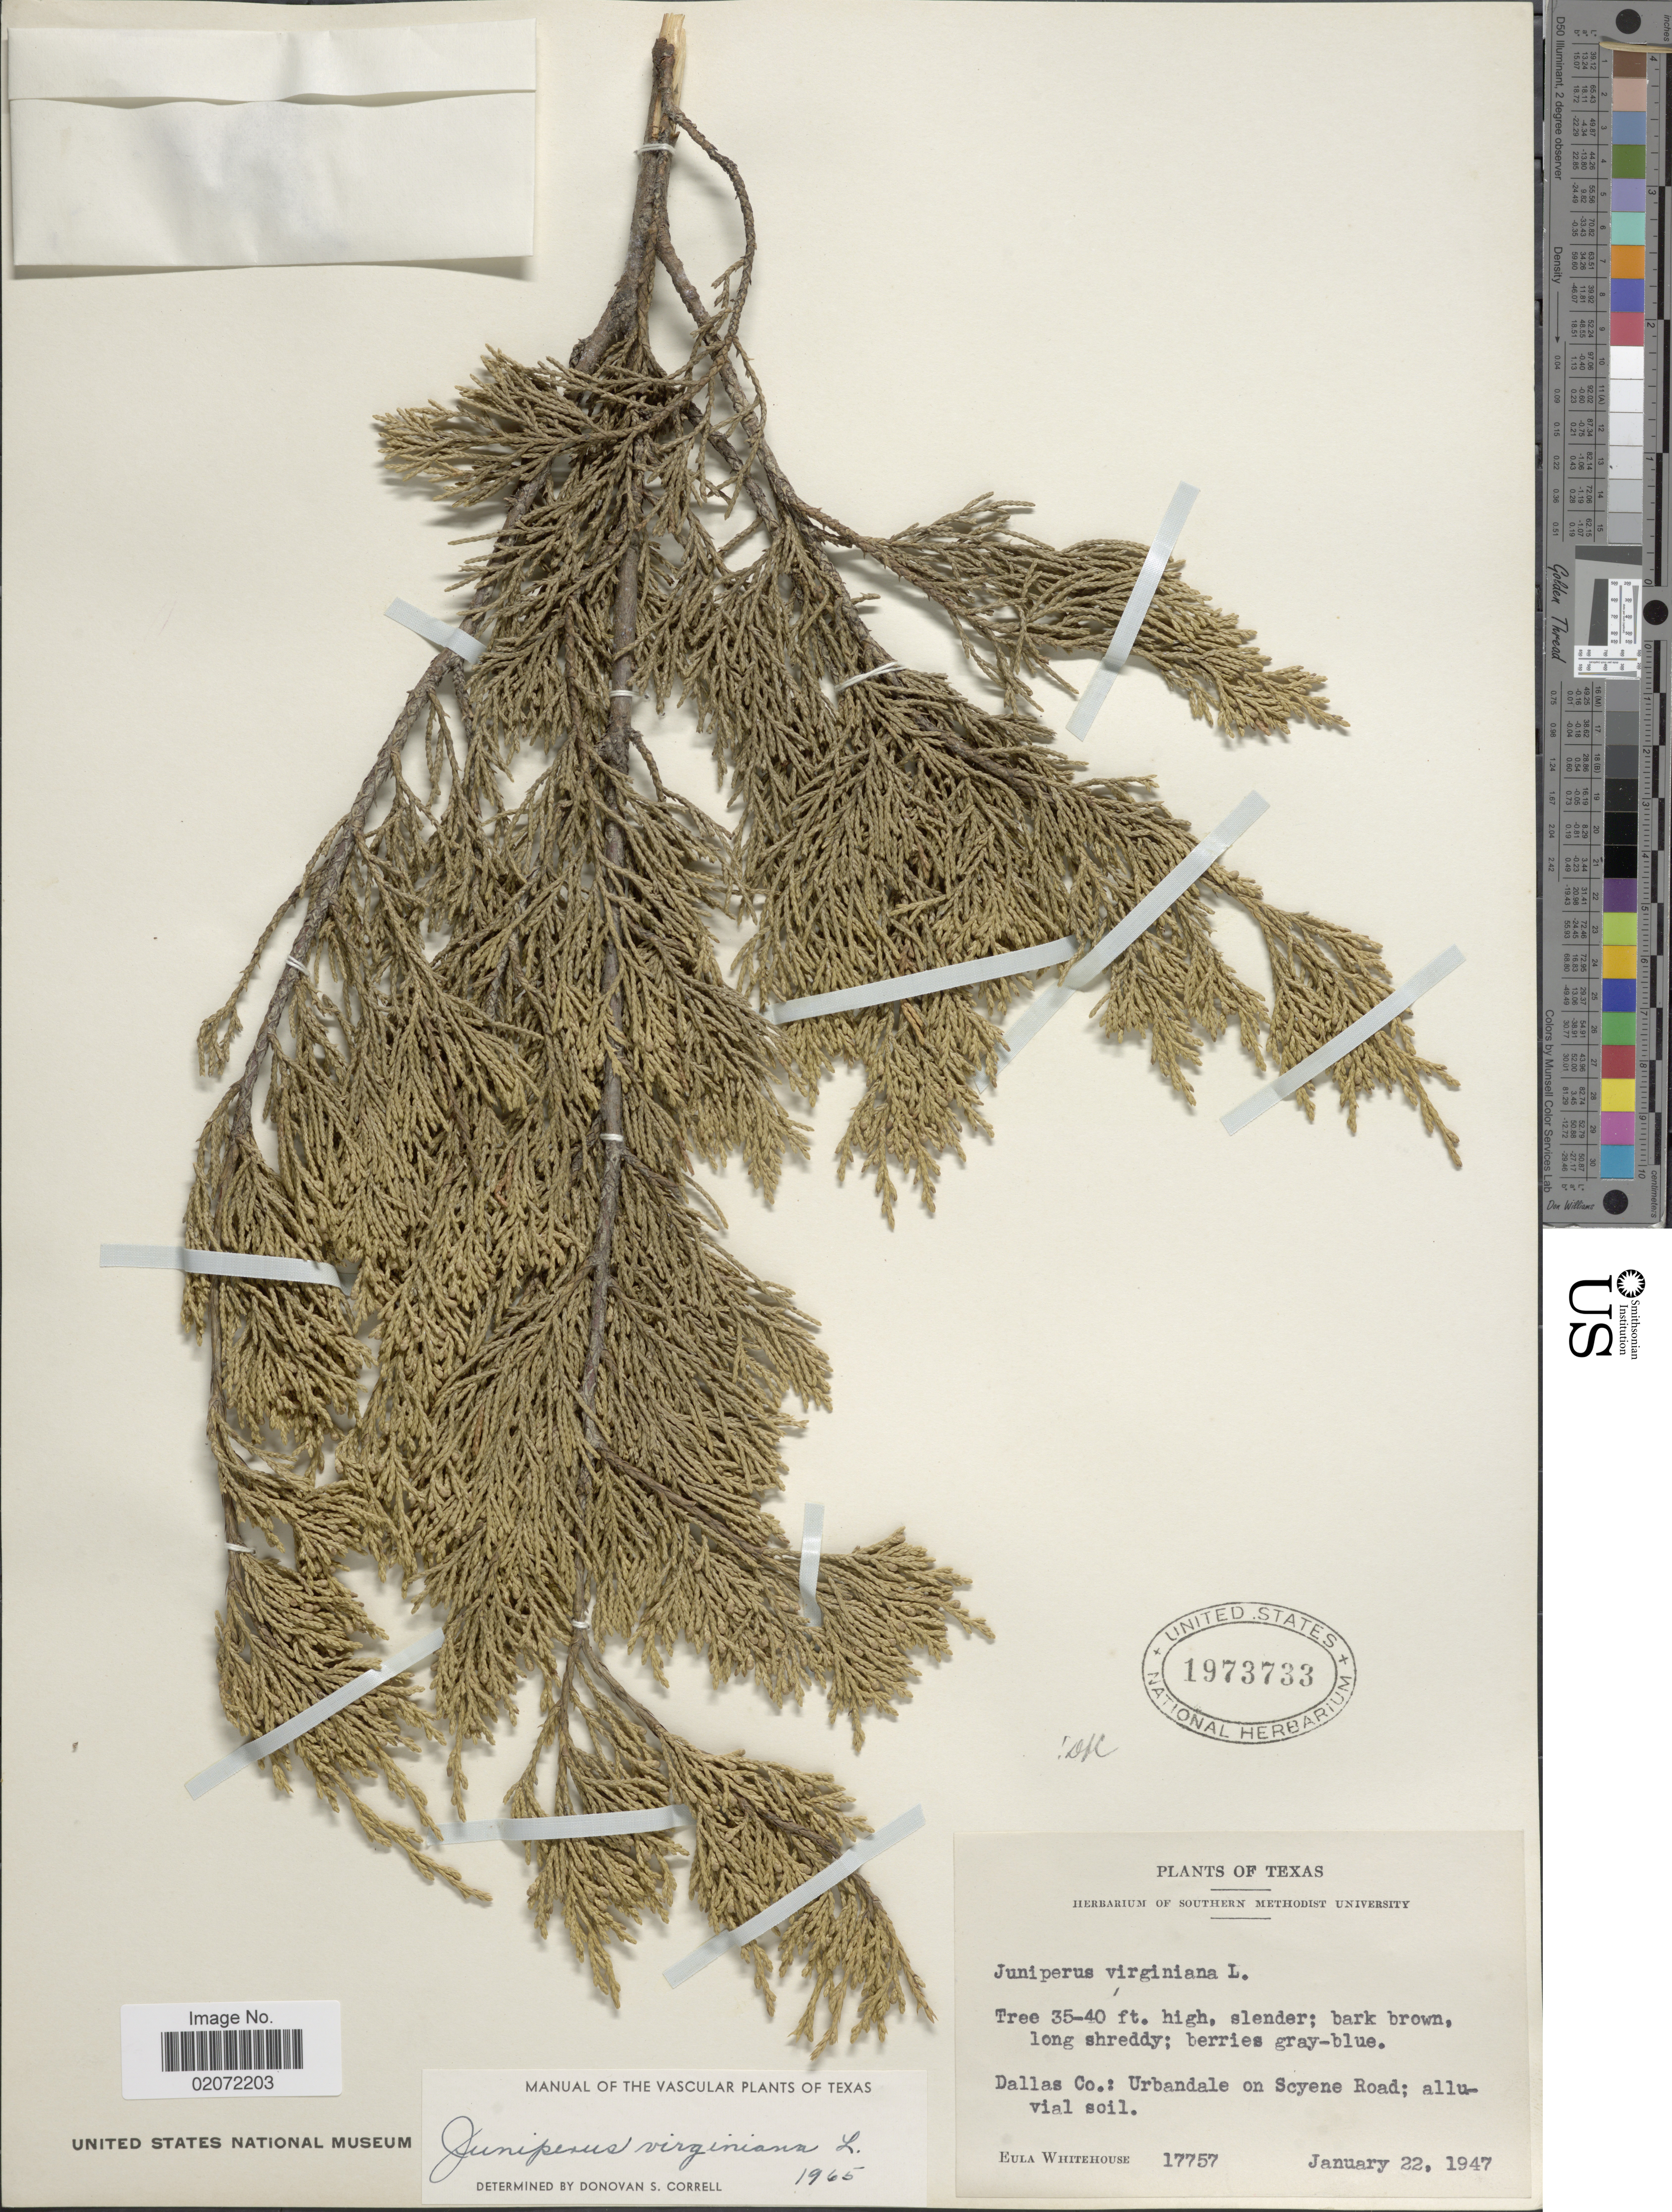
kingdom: Plantae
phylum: Tracheophyta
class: Pinopsida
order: Pinales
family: Cupressaceae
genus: Juniperus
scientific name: Juniperus virginiana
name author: L.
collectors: E. Whitehouse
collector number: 17757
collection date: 1947-01-22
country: United States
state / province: Texas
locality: Texas, Dallas Co.: Urbandale on Scyene Road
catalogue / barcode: US 1973733